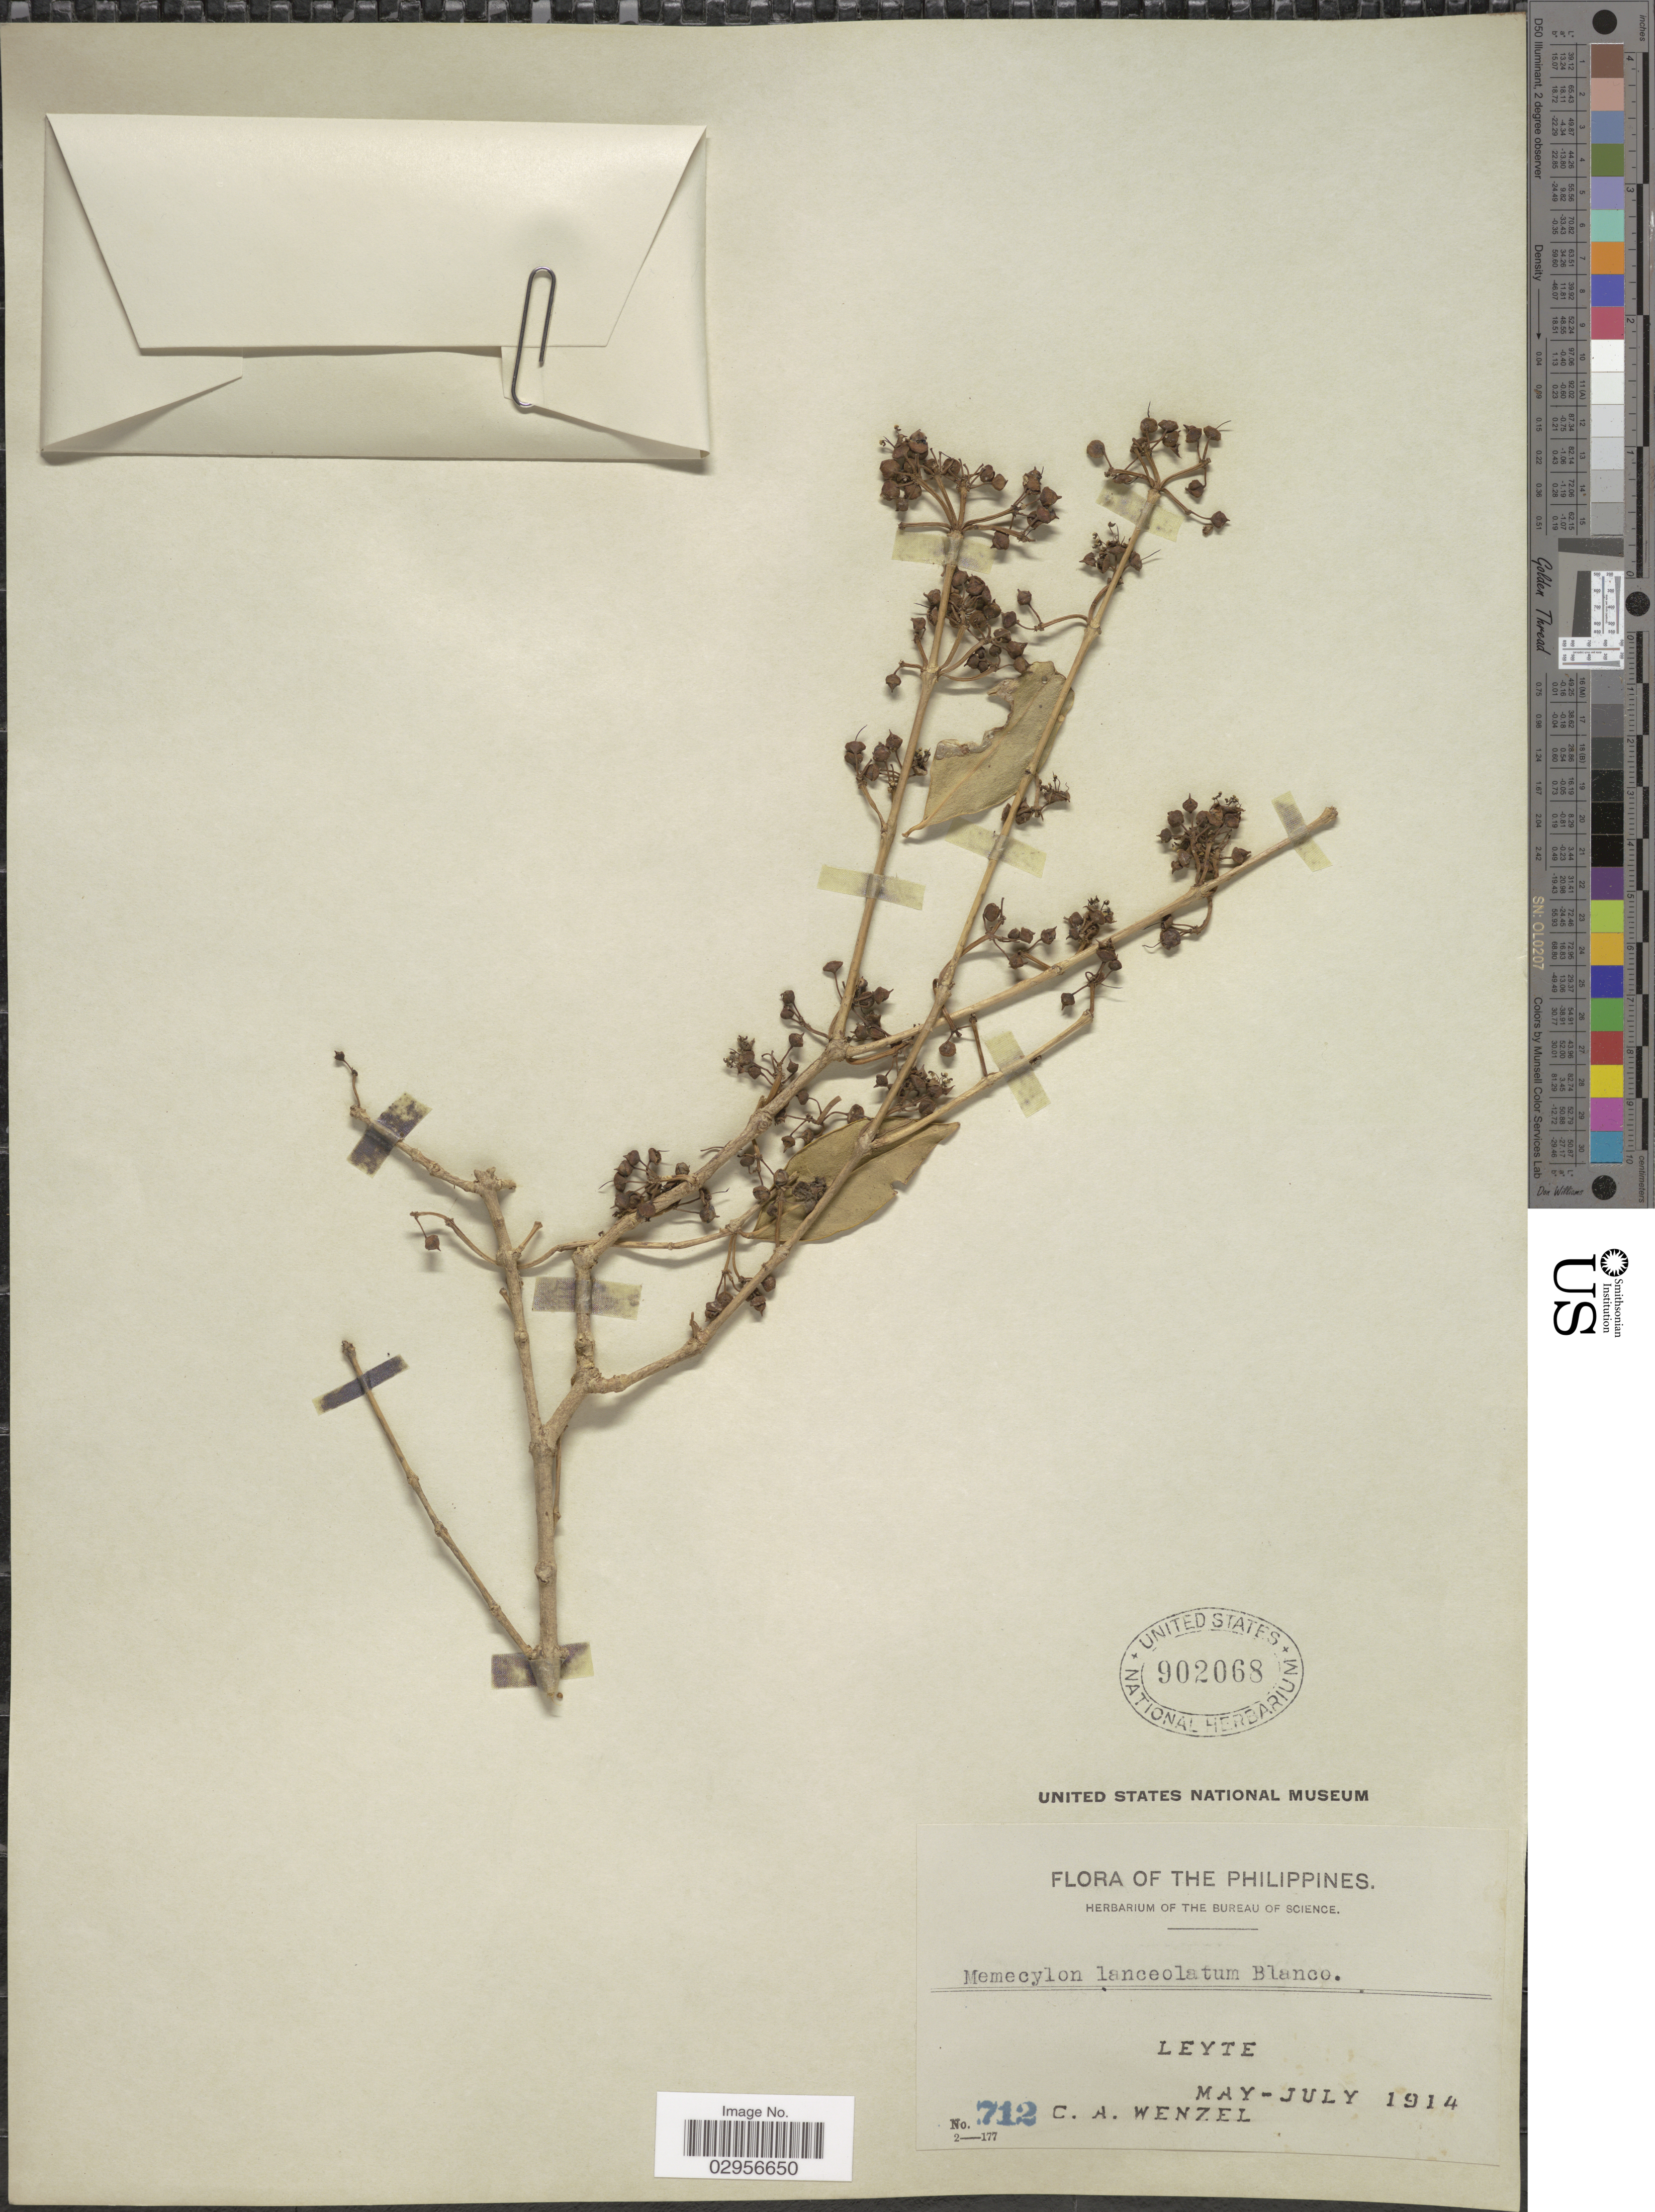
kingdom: Plantae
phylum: Tracheophyta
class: Magnoliopsida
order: Myrtales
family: Melastomataceae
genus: Memecylon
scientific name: Memecylon lanceolatum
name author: Blanco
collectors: C. Wenzel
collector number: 712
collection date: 1914-05/1914-07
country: Philippines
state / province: Eastern Visayas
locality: Leyte.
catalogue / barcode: US 902068